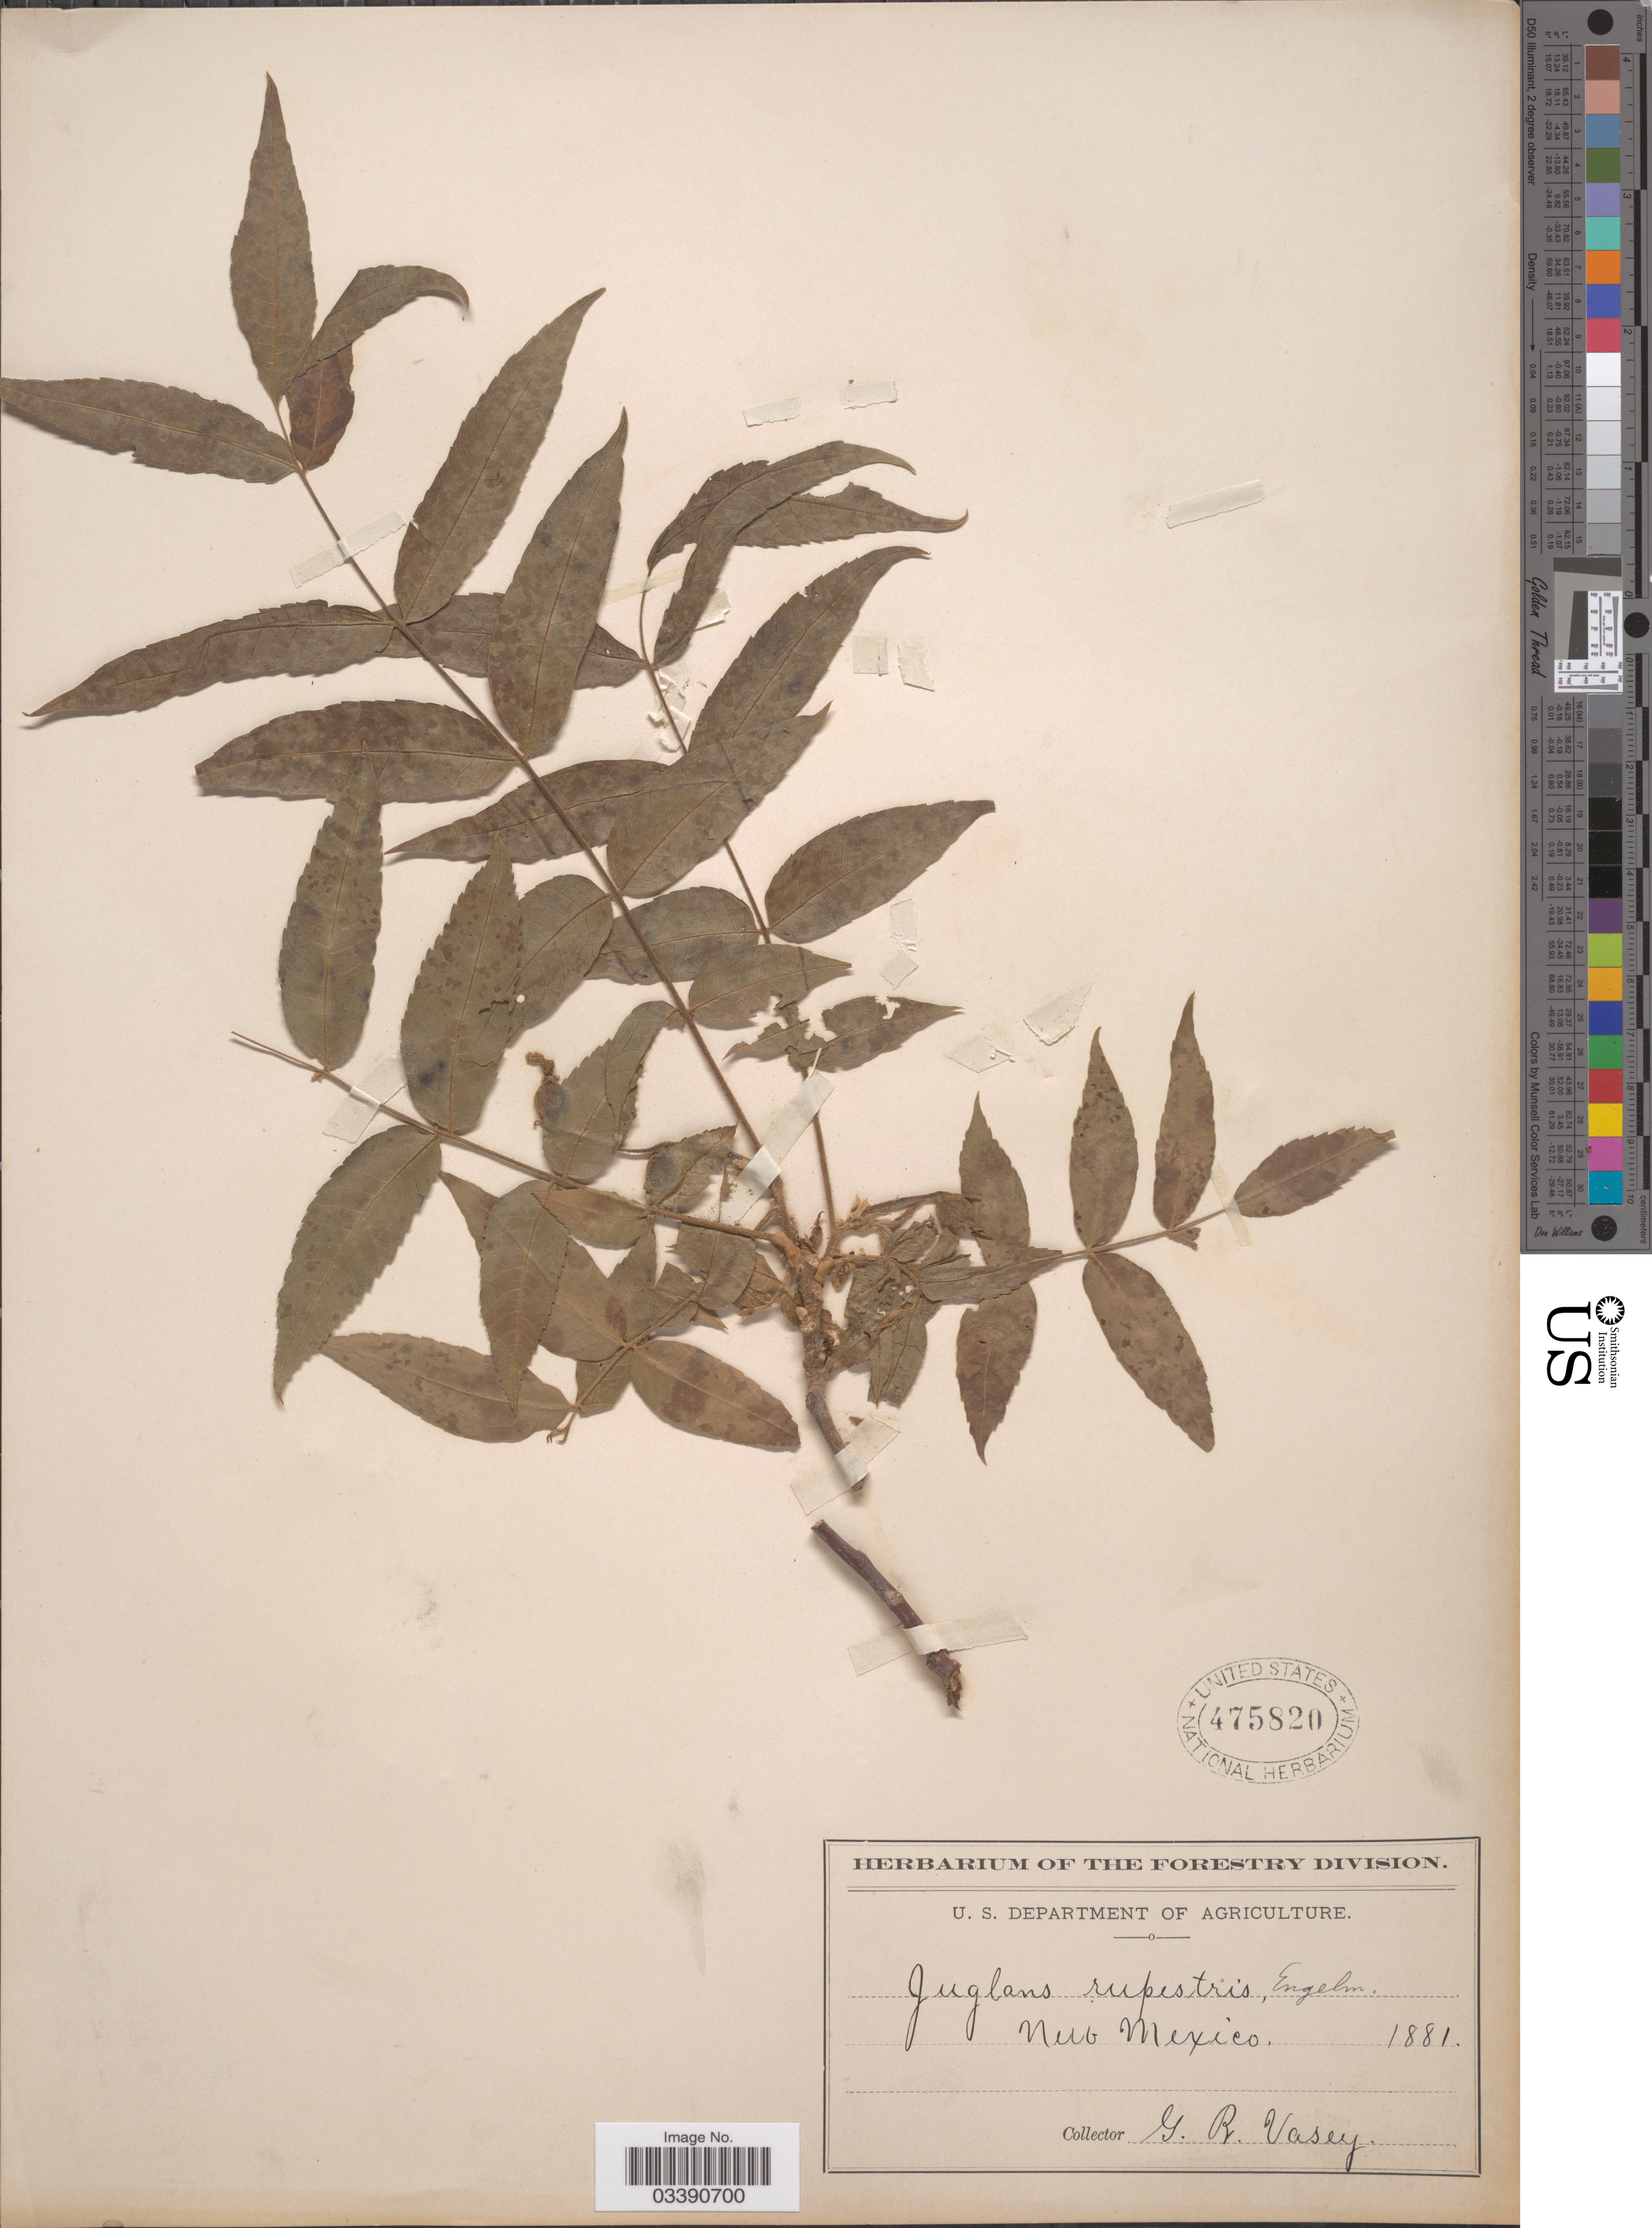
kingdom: Plantae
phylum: Tracheophyta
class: Magnoliopsida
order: Fagales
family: Juglandaceae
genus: Juglans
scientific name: Juglans microcarpa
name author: Berland. in Berland. & Chovell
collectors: G. R. Vasey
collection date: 1881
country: United States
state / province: New Mexico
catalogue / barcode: US 475820